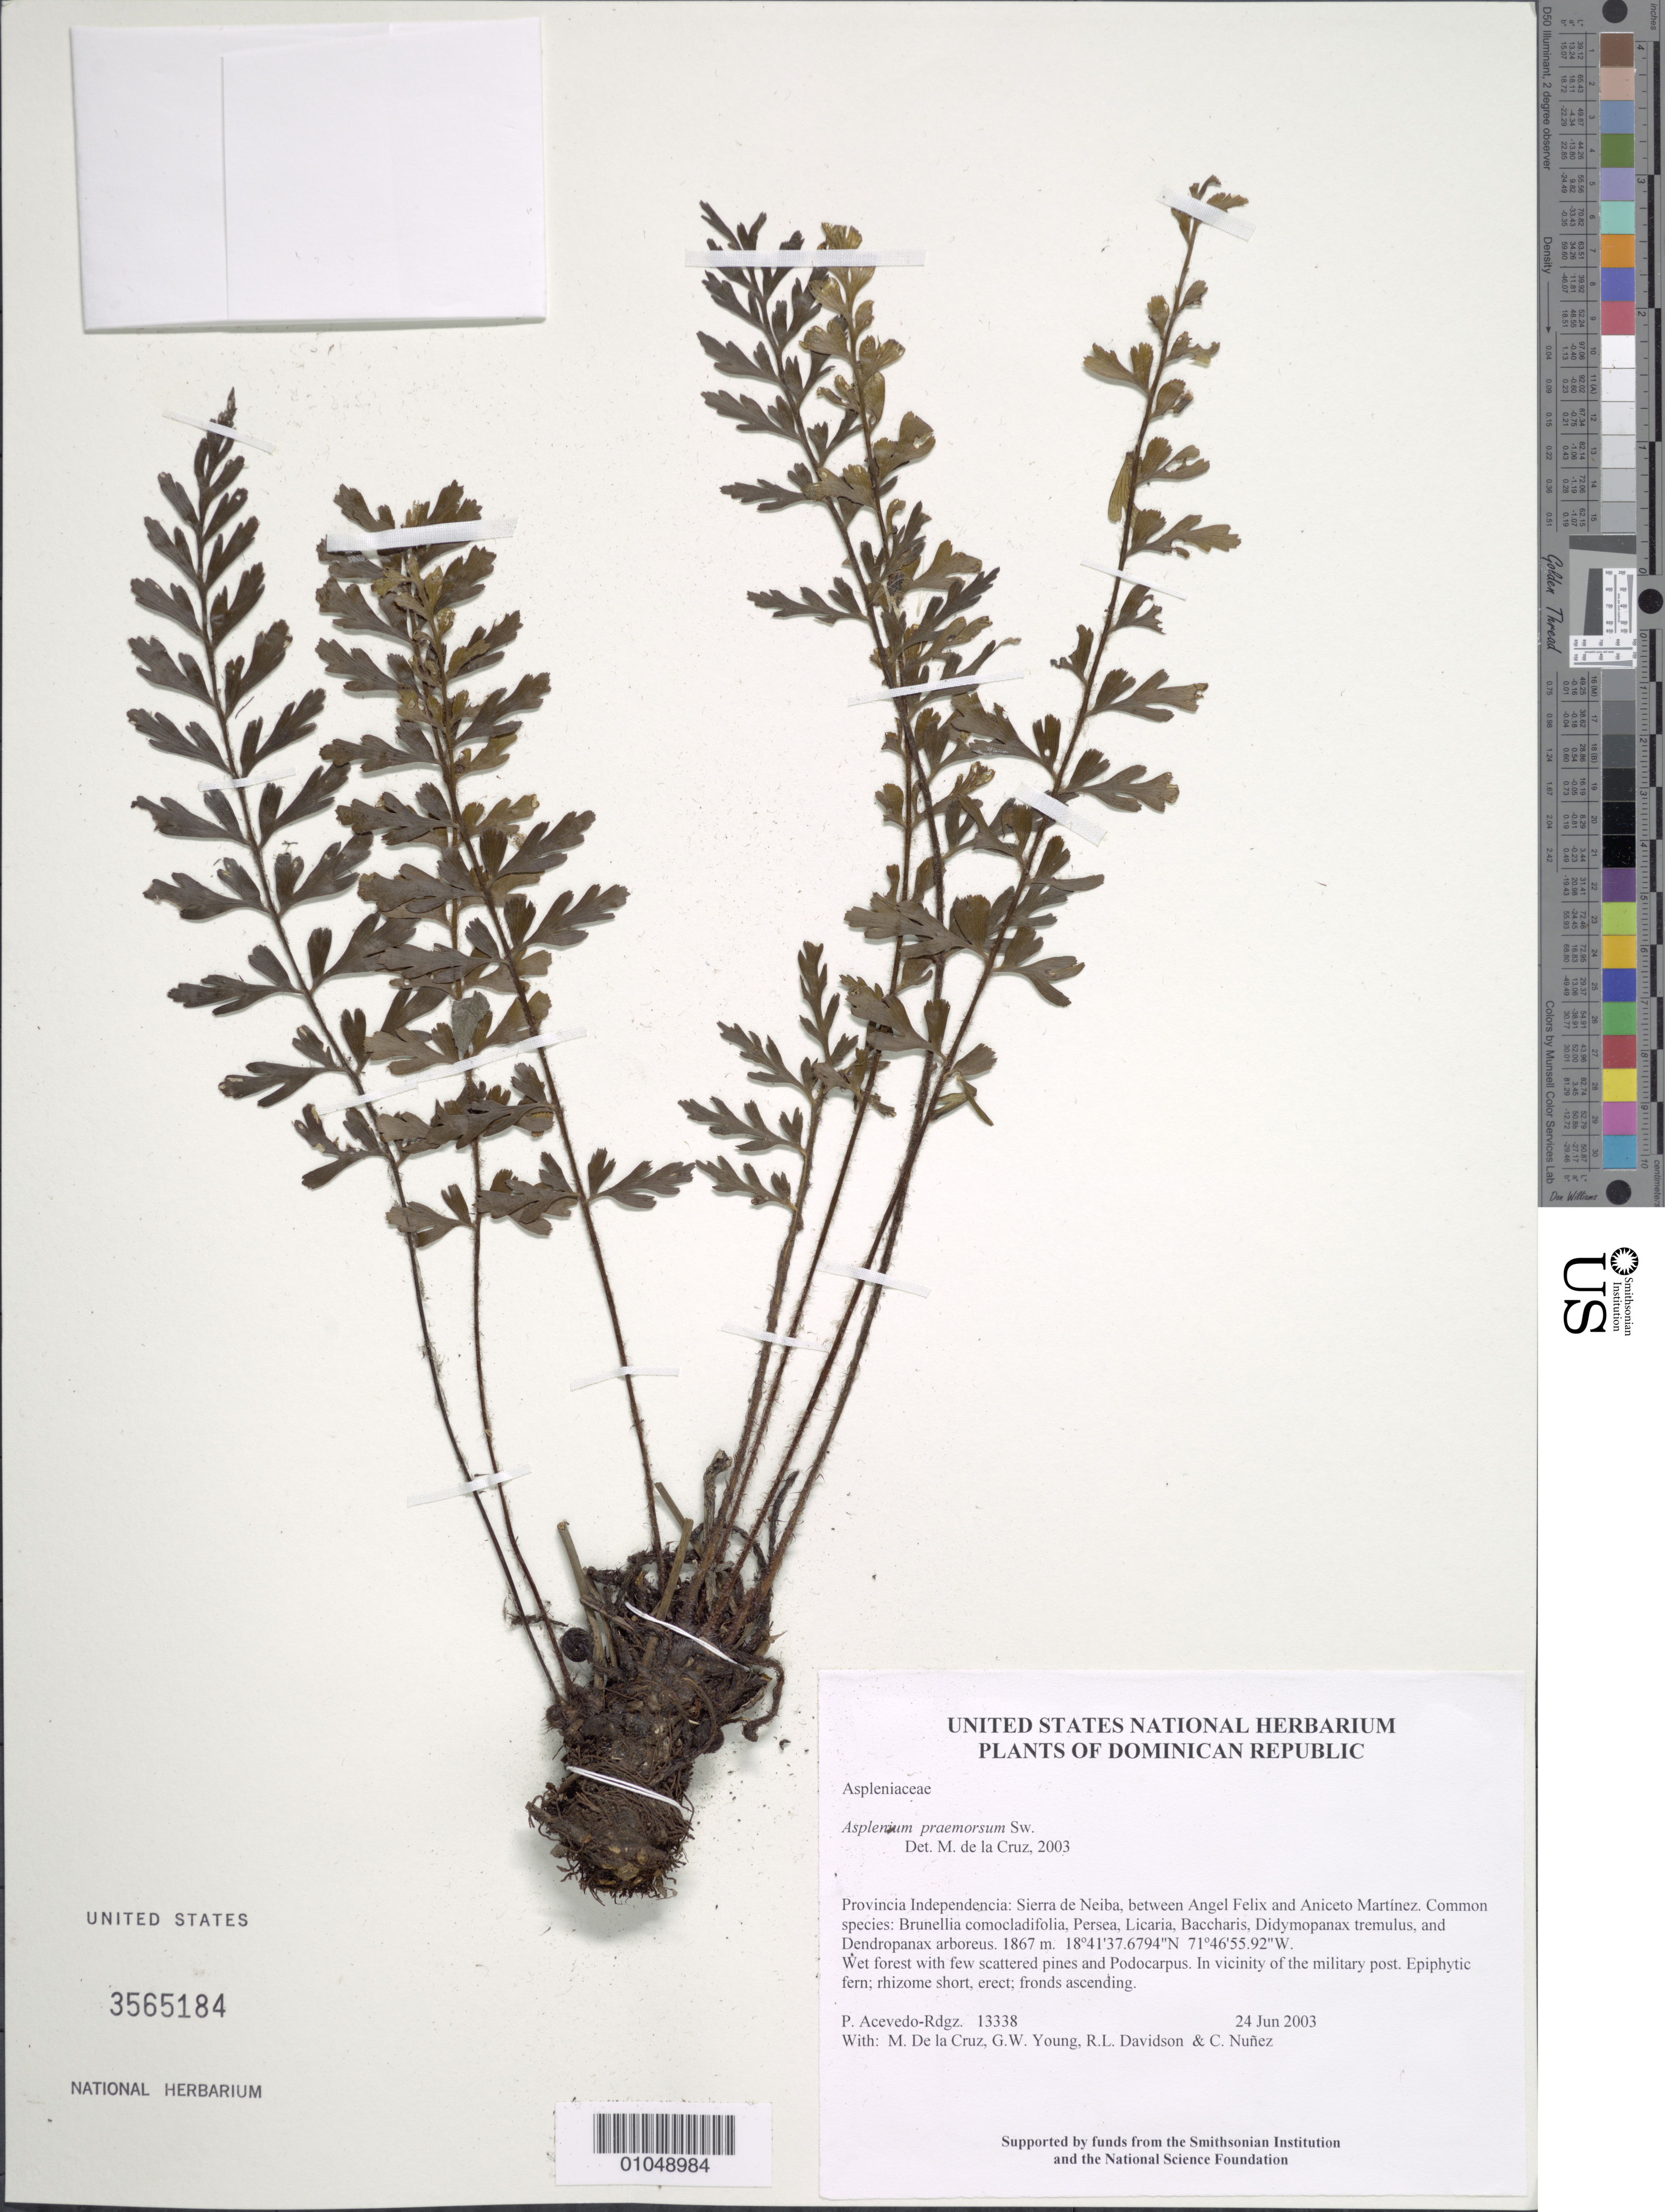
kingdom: Plantae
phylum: Tracheophyta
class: Polypodiopsida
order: Polypodiales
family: Aspleniaceae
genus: Asplenium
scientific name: Asplenium praemorsum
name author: Sw.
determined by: de la Cruz, M.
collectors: P. Acevedo-Rodr., M. de la Cruz, J. Rawlins, G. Young, R. Davidson & C. Nunez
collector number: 13338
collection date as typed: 24 Jun 2003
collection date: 2003-06-24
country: Dominican Republic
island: Hispaniola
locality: Provincia Independencia: Sierra de Neiba, between Angel Felix and Aniceto Martínez. Common species: Brunellia comocladifolia, Persea, Licaria, Baccharis, Didymopanax tremulus, and Dendropanax arboreus.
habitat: Wet forest with few scattered pines and Podocarpus. In vicinity of the military post.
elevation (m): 1867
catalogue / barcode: US 26565184